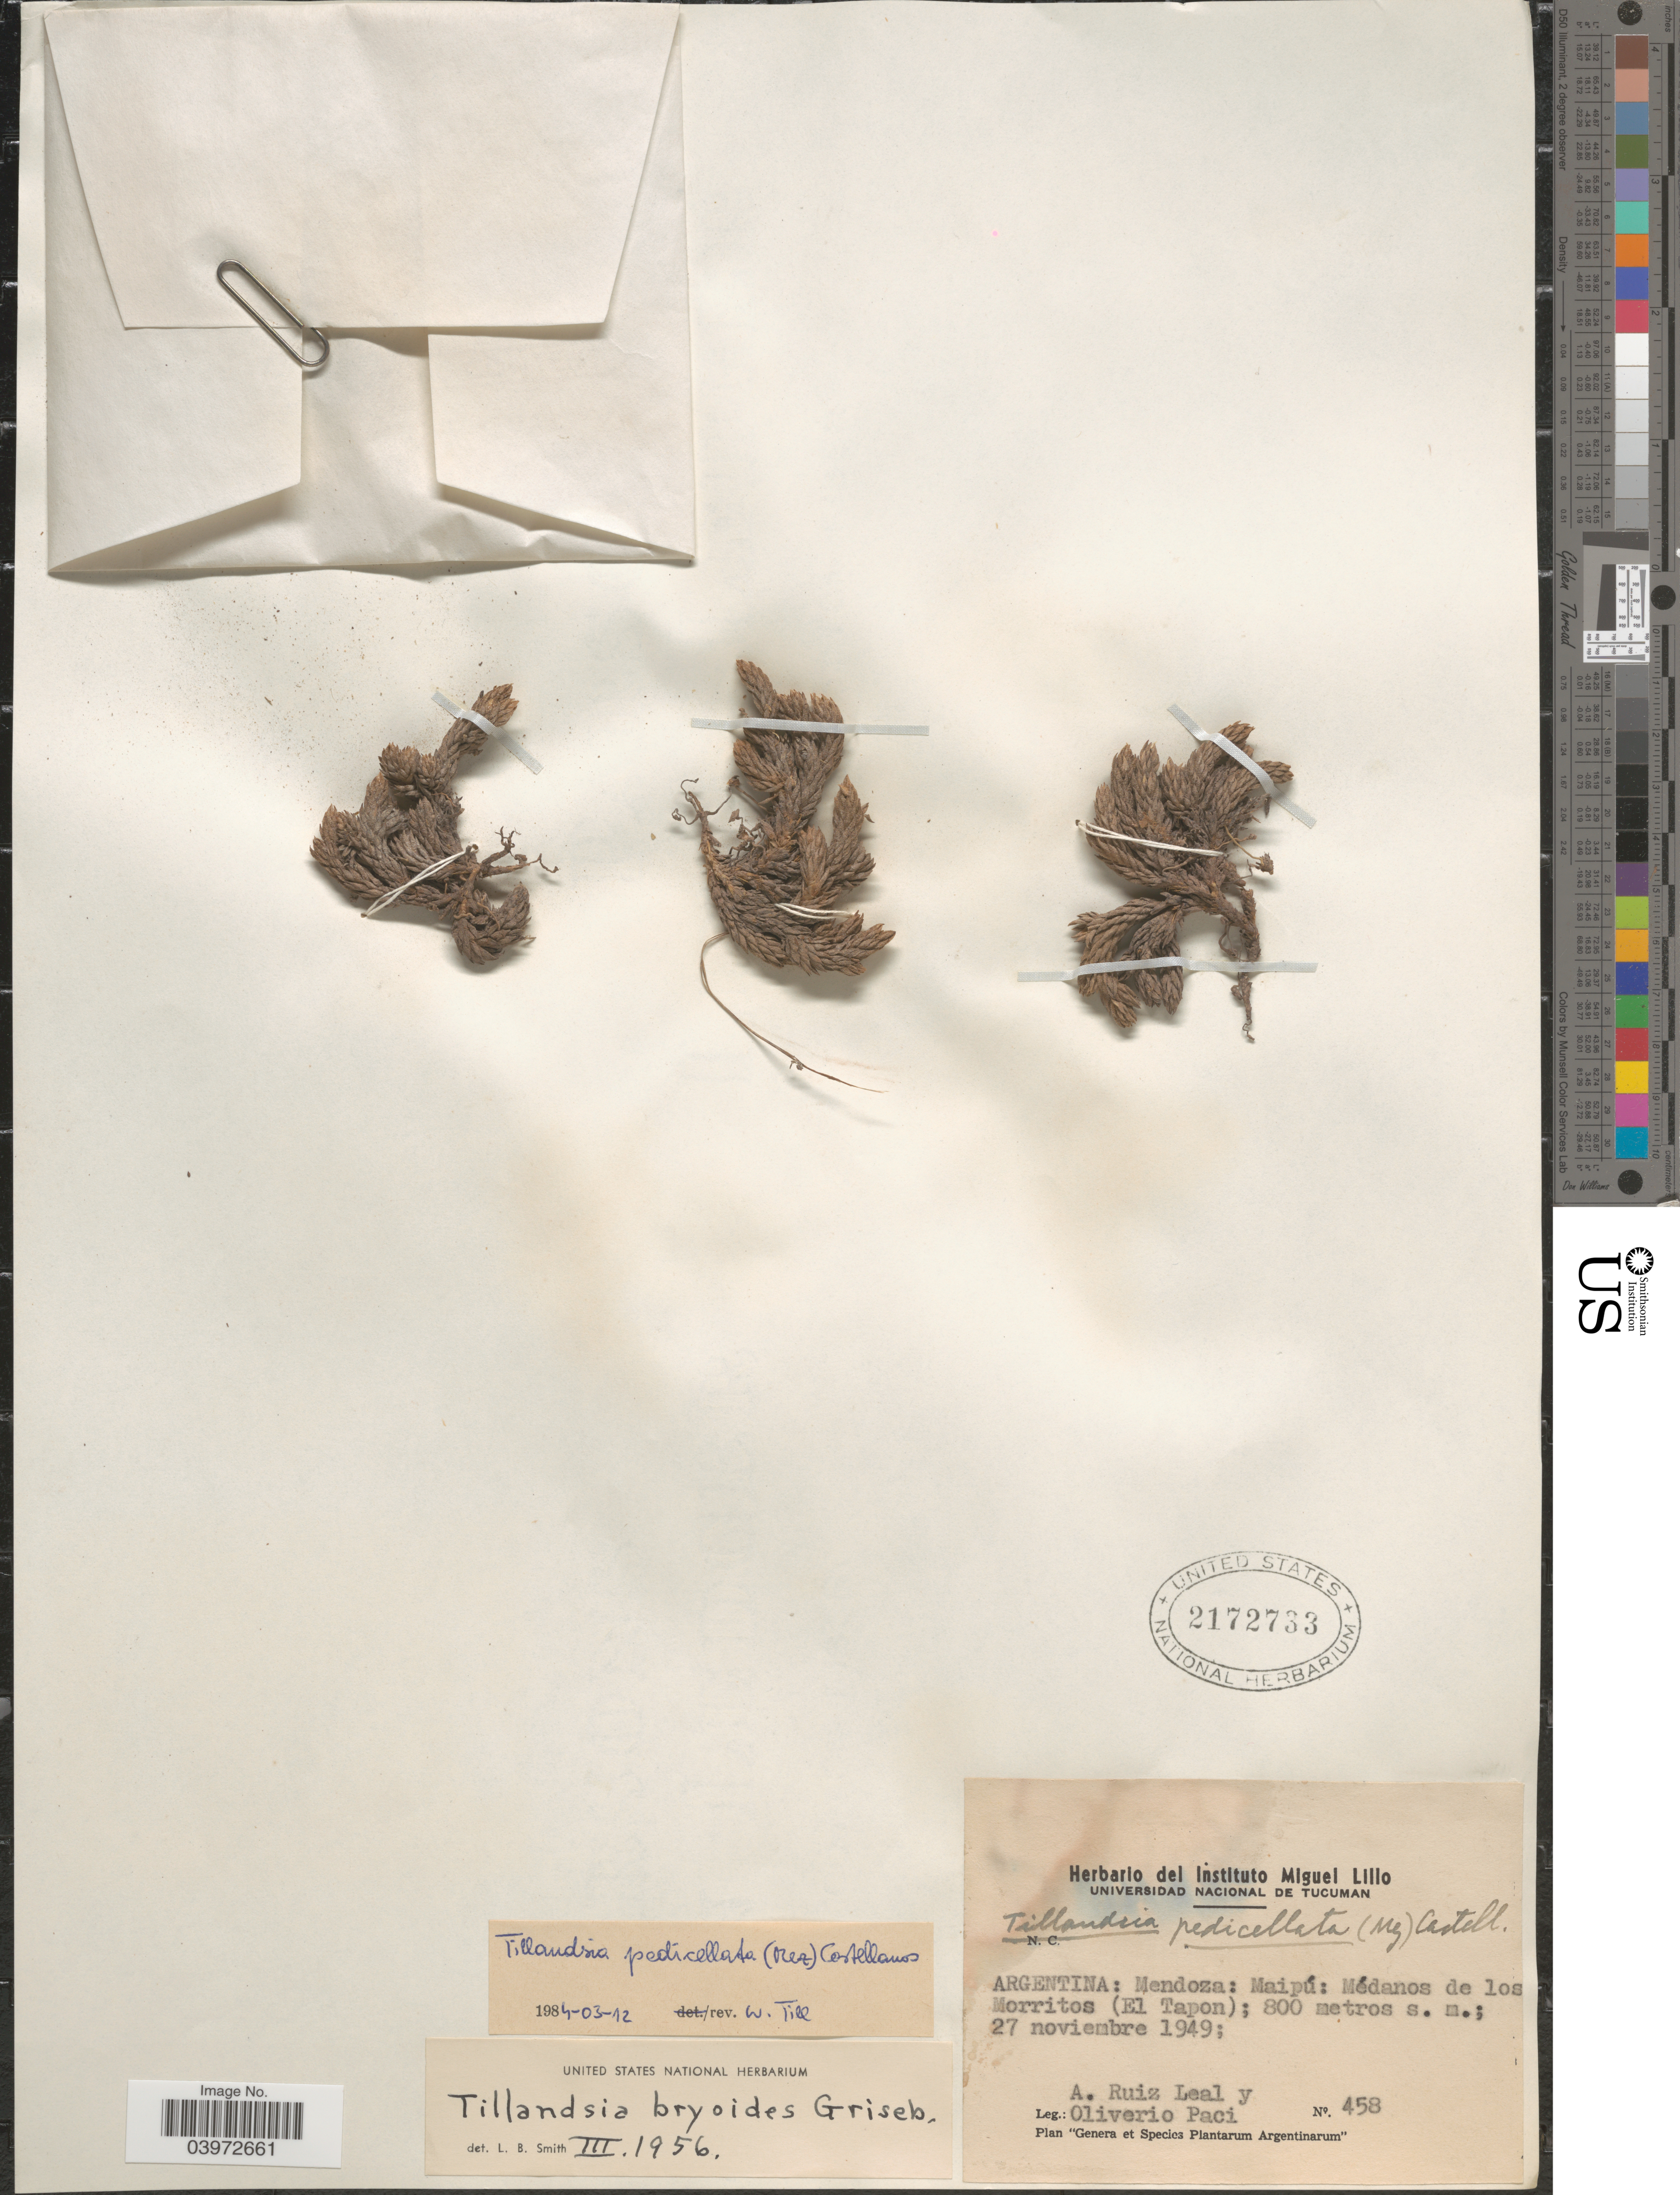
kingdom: Plantae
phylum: Tracheophyta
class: Liliopsida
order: Poales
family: Bromeliaceae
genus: Tillandsia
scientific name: Tillandsia bryoides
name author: Griseb. ex Baker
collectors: A. R. Leal & O. Paci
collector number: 458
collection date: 1949-11-27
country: Argentina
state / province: Mendoza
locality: Maipú: Médanos de los Morritos (El Tapon).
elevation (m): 800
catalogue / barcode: US 2172733